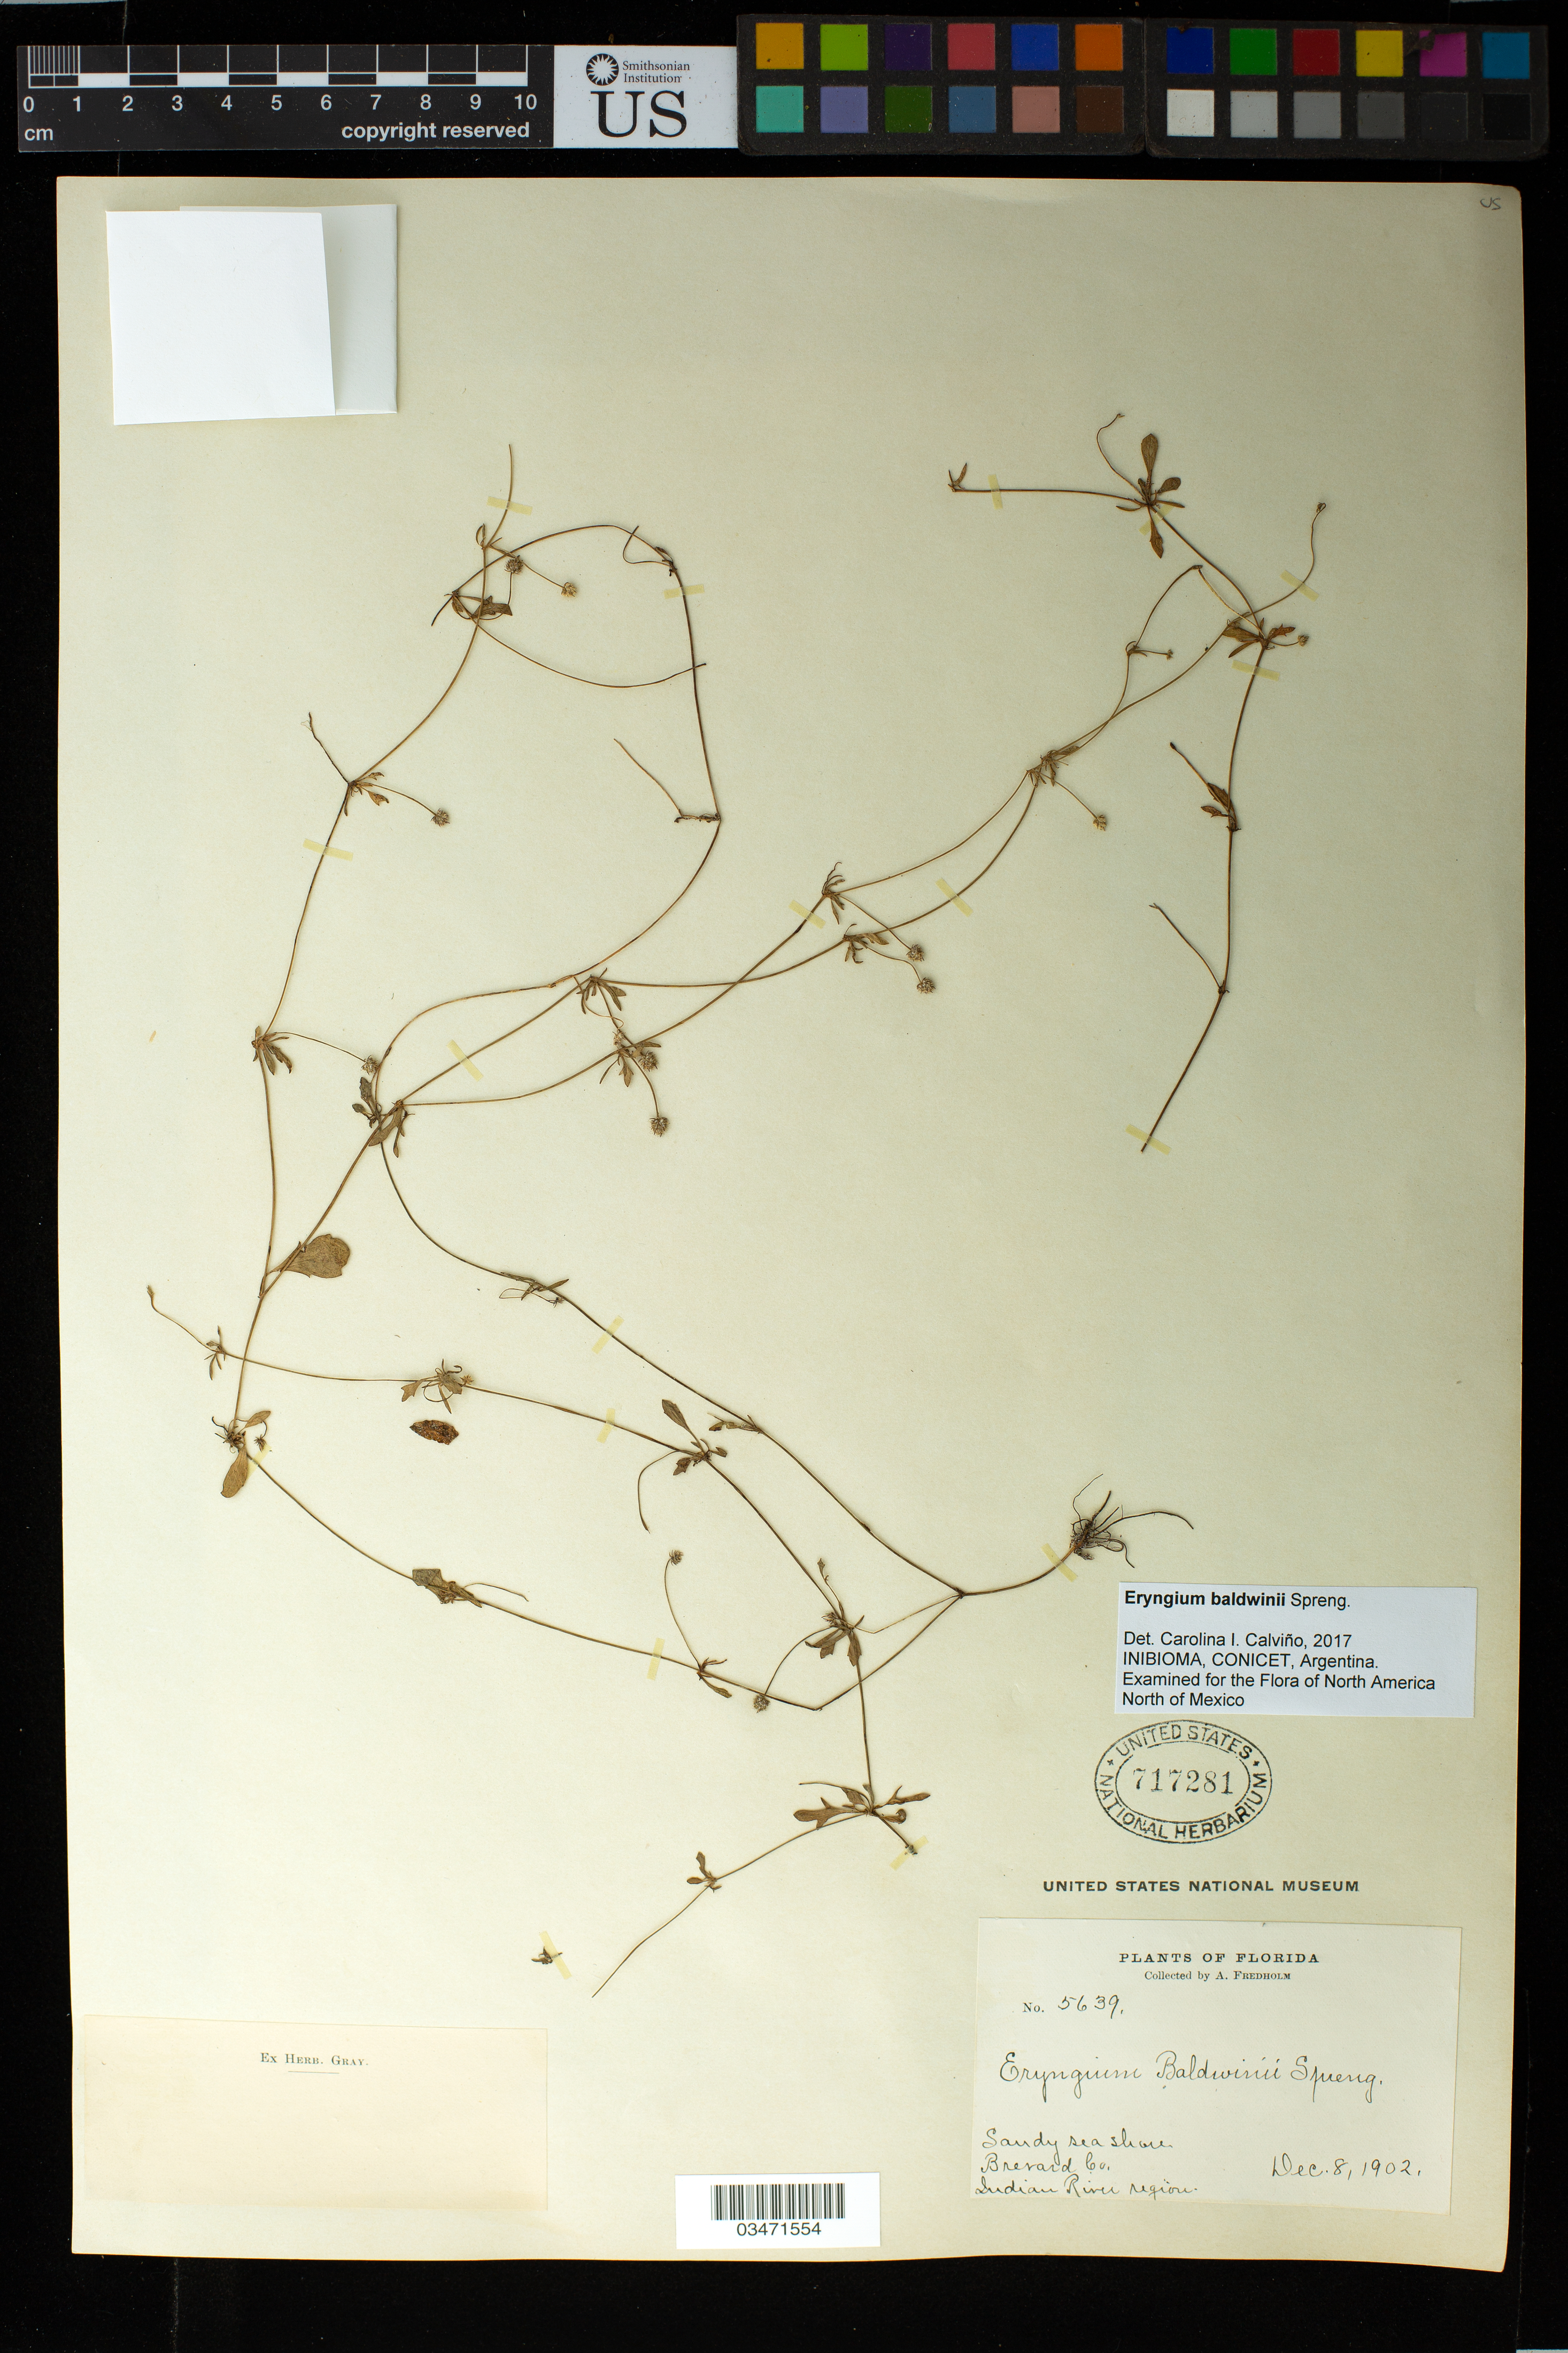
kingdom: Plantae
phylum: Tracheophyta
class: Magnoliopsida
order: Apiales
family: Apiaceae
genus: Eryngium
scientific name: Eryngium baldwinii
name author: Spreng.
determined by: Calviño, C. I.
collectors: A. J. Fredholm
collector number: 5639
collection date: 1902-12-08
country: United States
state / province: Florida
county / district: Brevard County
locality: Indian River region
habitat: Sandy sea shore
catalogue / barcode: US 717281